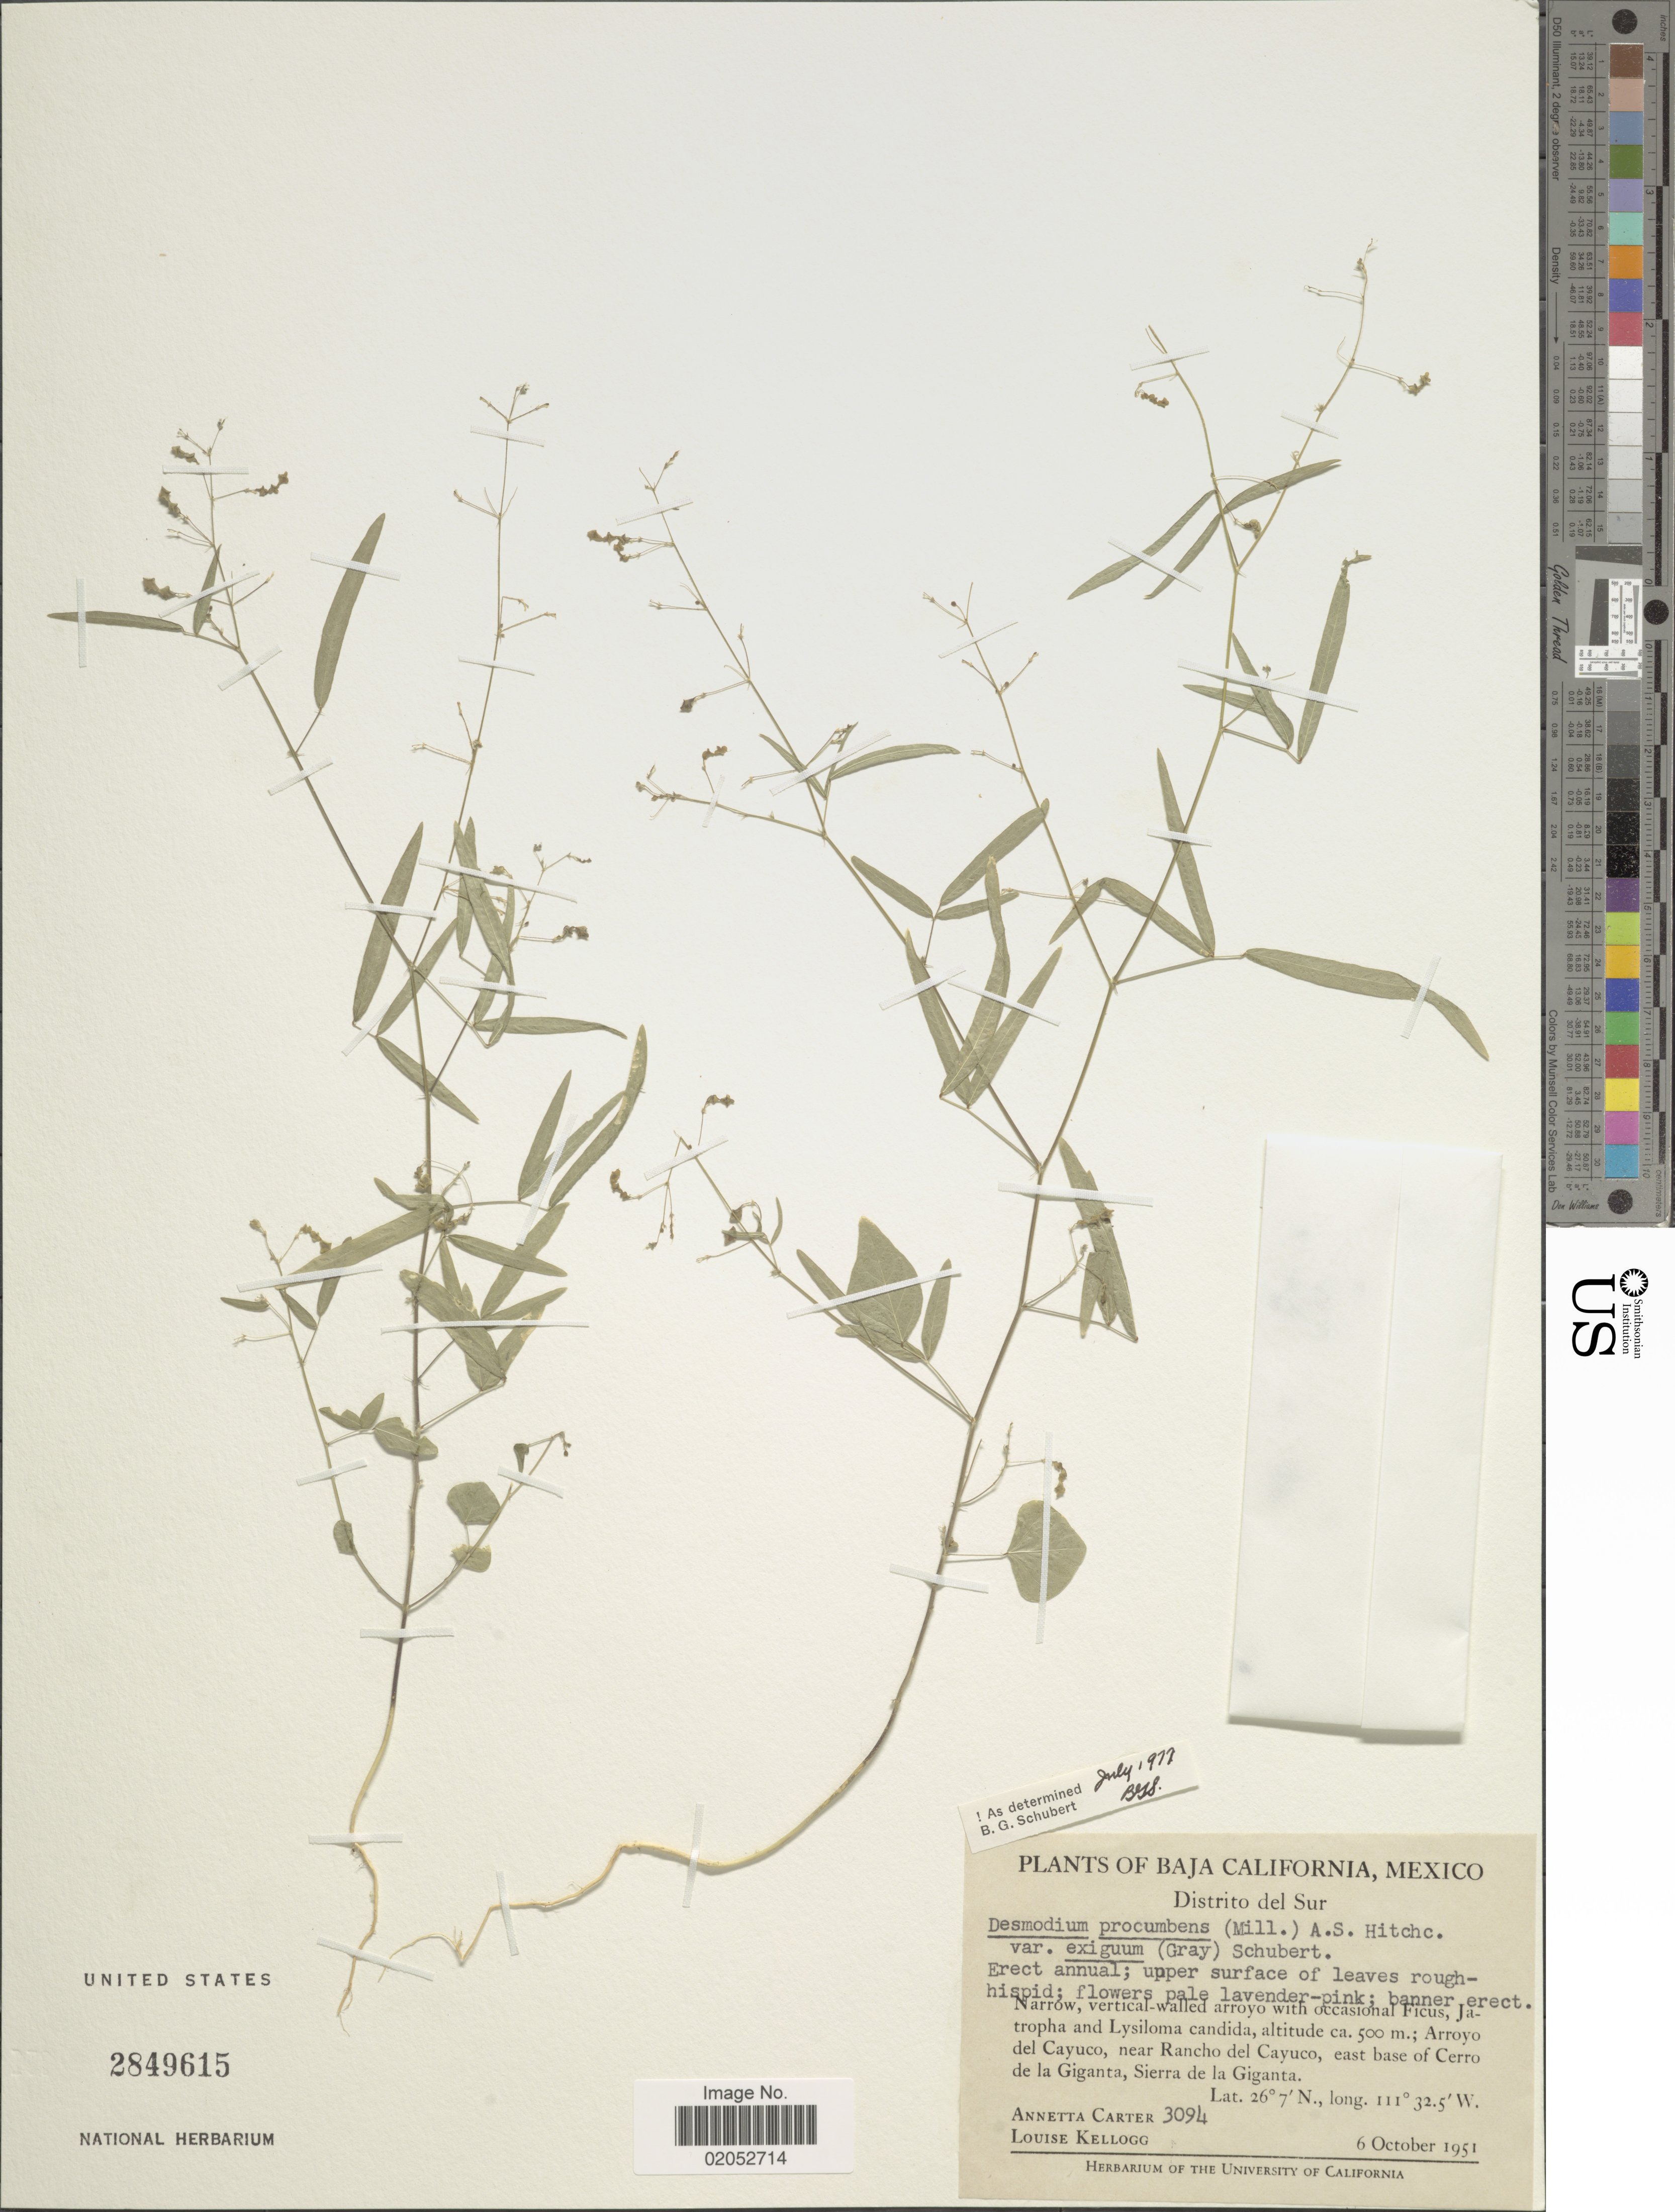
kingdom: Plantae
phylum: Tracheophyta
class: Magnoliopsida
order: Fabales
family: Fabaceae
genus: Desmodium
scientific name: Desmodium procumbens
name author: (Mill.) Hitchc.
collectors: A. Carter & L. Kellogg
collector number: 3094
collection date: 1951-10-06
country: Mexico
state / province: Baja California Sur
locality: Distrito del Sur, Arroyo del Canyon, near Rancho del Cayuco, east base of Cerro de la Giganta, Sierra de la Giganta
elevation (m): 500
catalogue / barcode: US 2849615